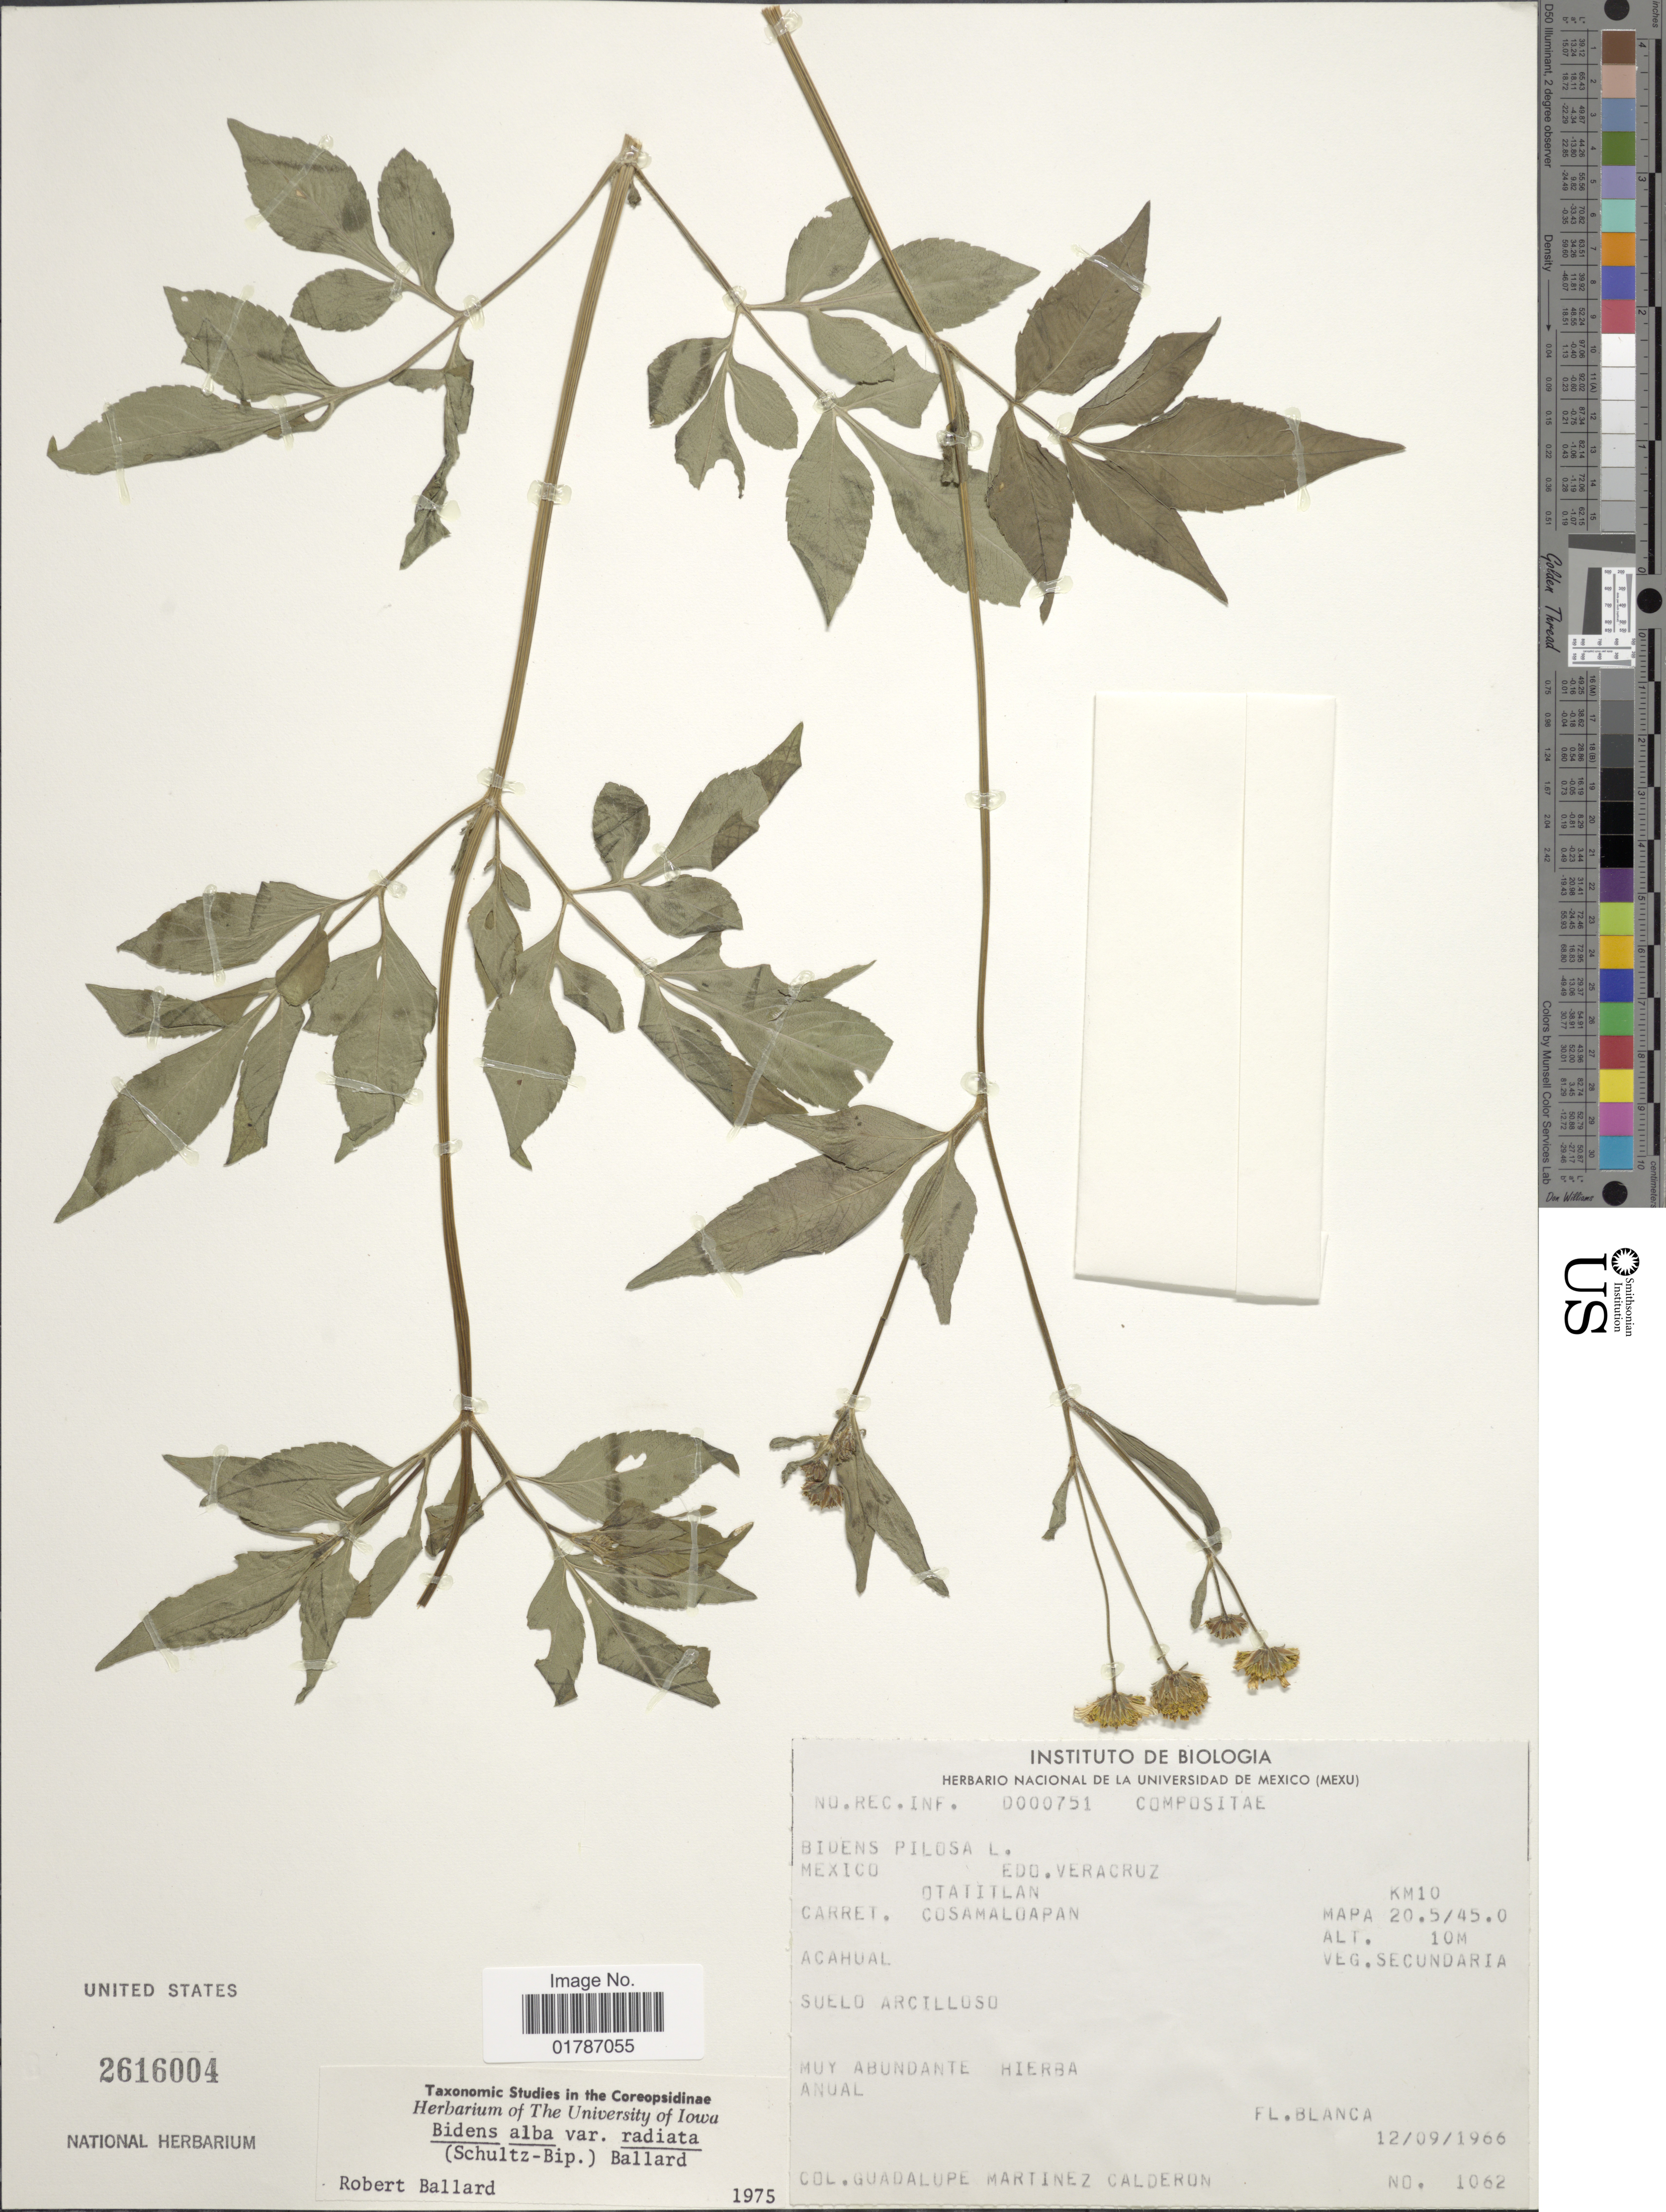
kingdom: Plantae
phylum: Tracheophyta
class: Magnoliopsida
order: Asterales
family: Asteraceae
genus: Bidens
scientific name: Bidens alba var. radiata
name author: (Sch. Bip.) R.E. Ballard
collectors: G. Martinez-C.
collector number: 1062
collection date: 1966-09-12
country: Mexico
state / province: Veracruz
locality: Edo. Vera Cruz, Otatitlan, Carret. Cosamaloapan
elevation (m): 10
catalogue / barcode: US 2616004